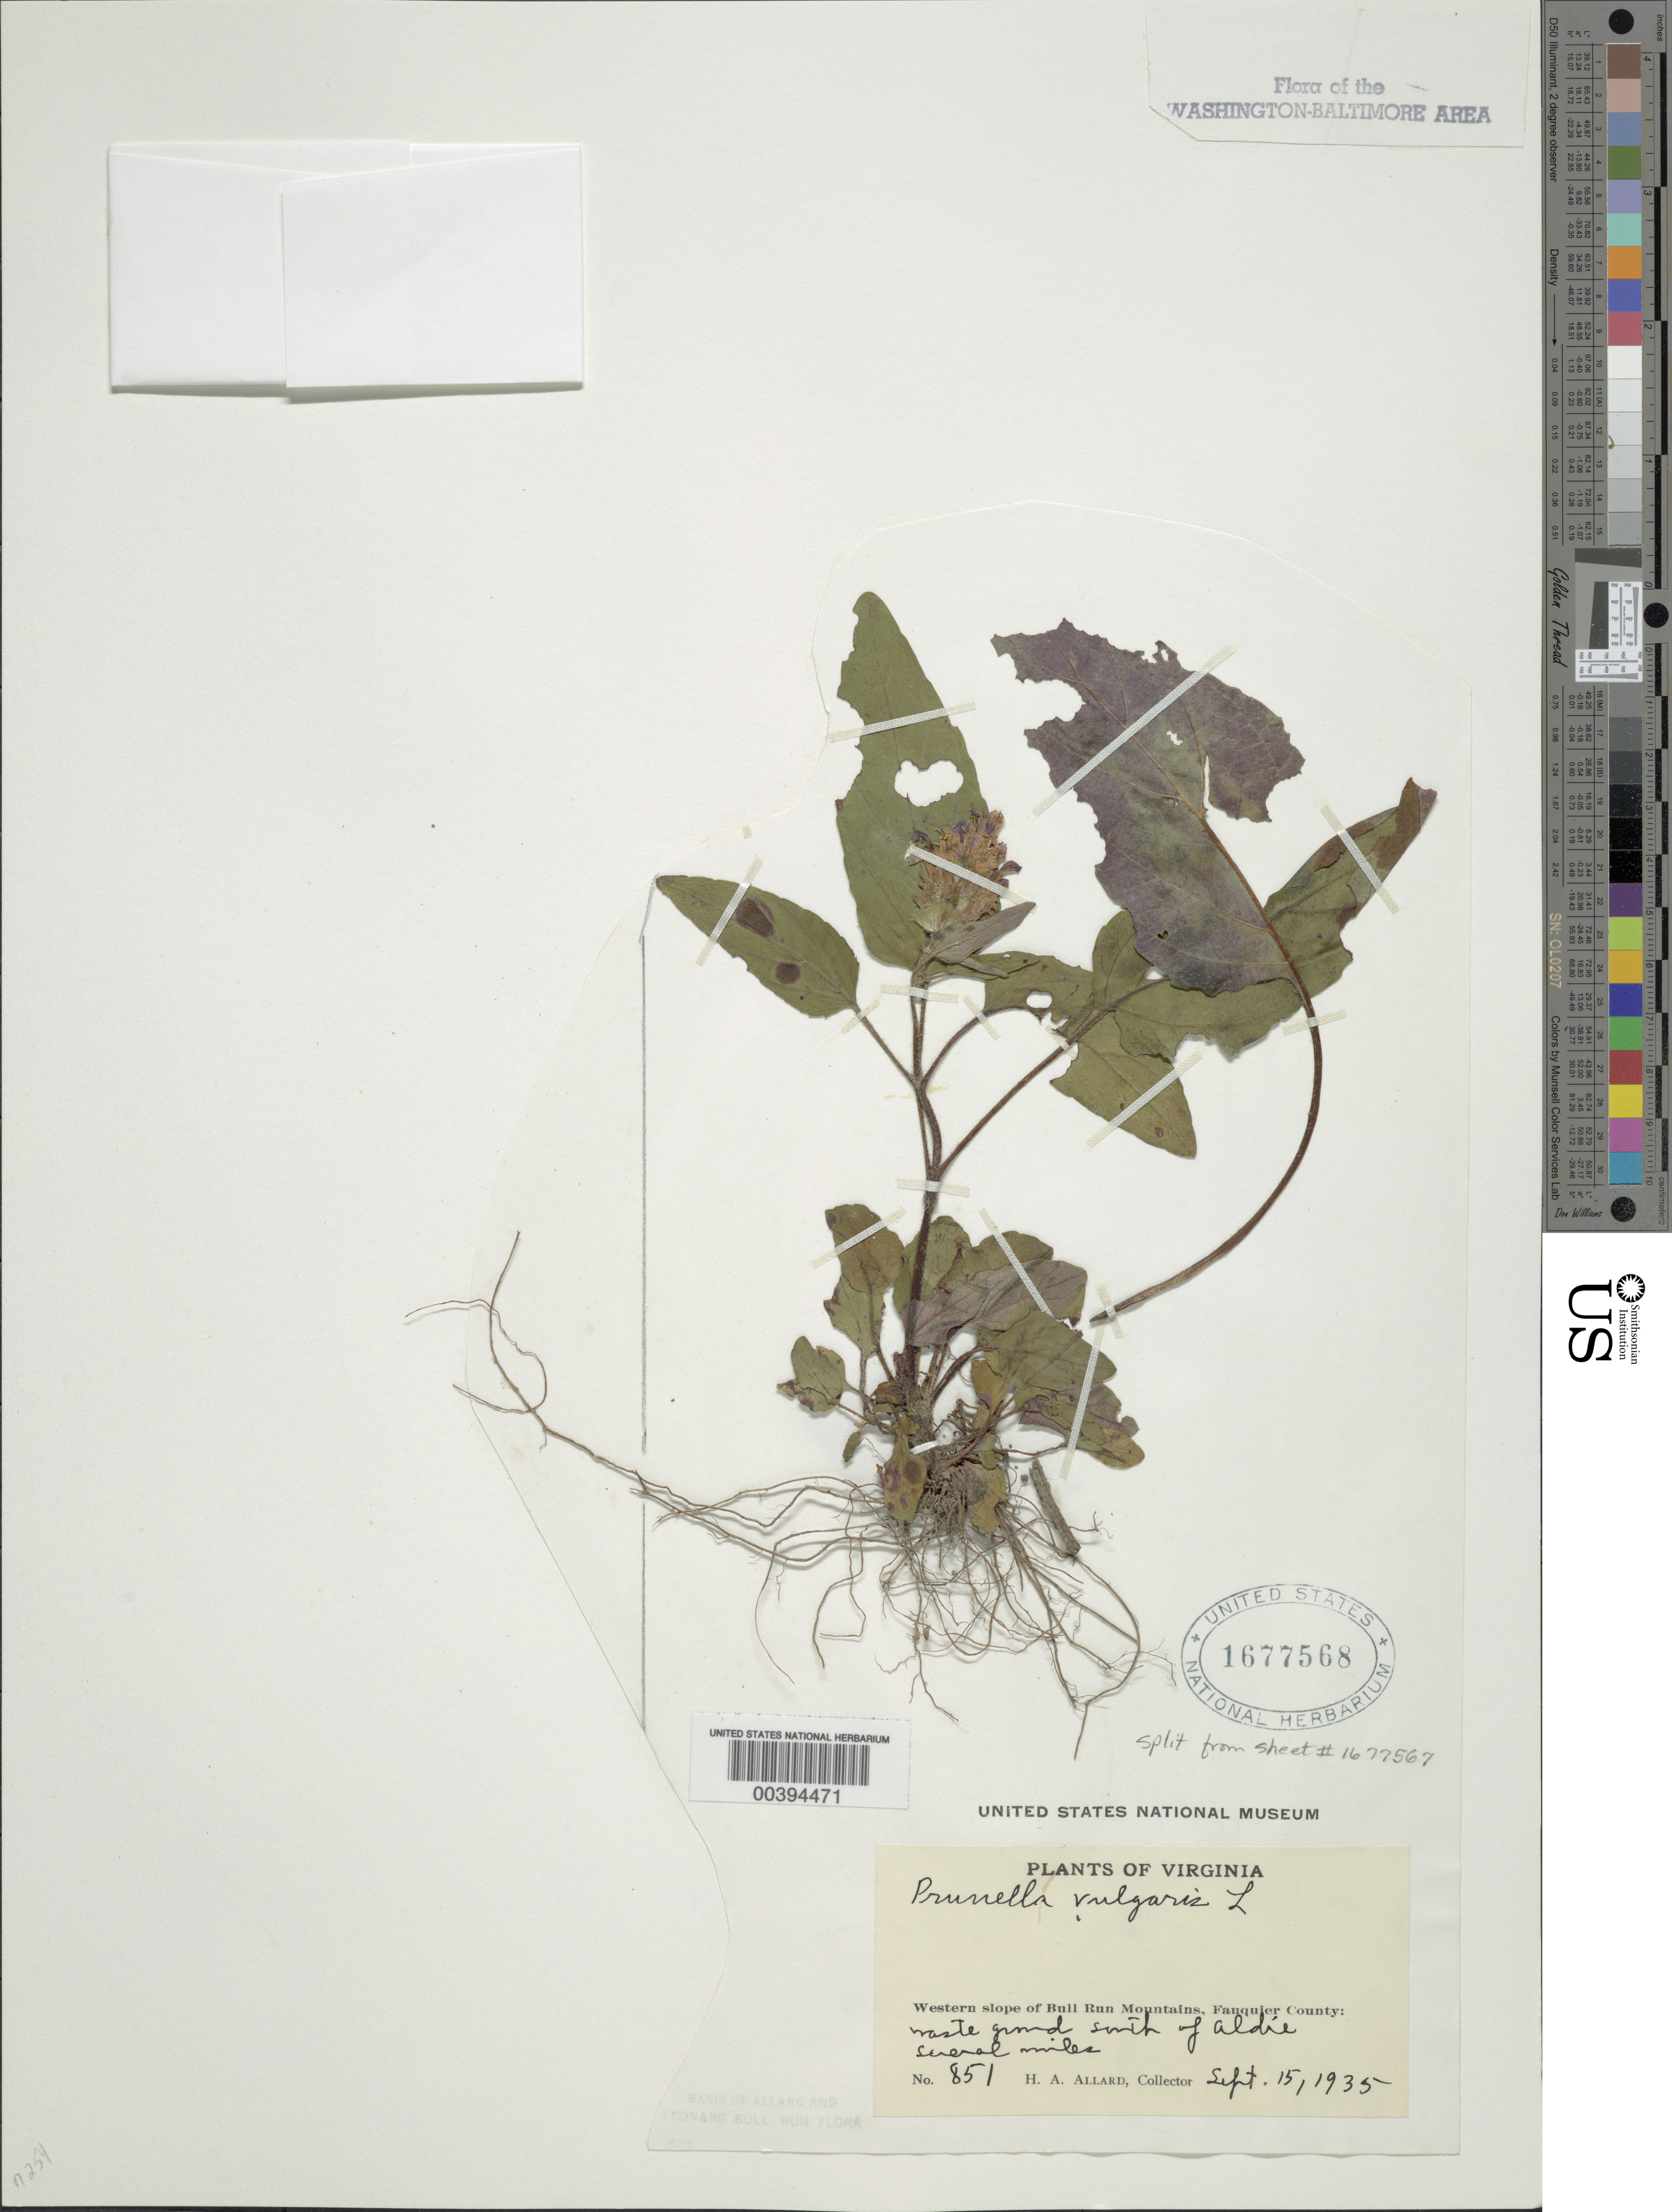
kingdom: Plantae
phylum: Tracheophyta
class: Magnoliopsida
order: Lamiales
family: Lamiaceae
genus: Prunella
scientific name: Prunella vulgaris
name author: L.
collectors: H. A. Allard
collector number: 851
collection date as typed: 15 Sep 1935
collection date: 1935-09-15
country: United States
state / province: Virginia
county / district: Fauquier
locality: South of Aldie, western slope of Bull Run Mts.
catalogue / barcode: US 1677568